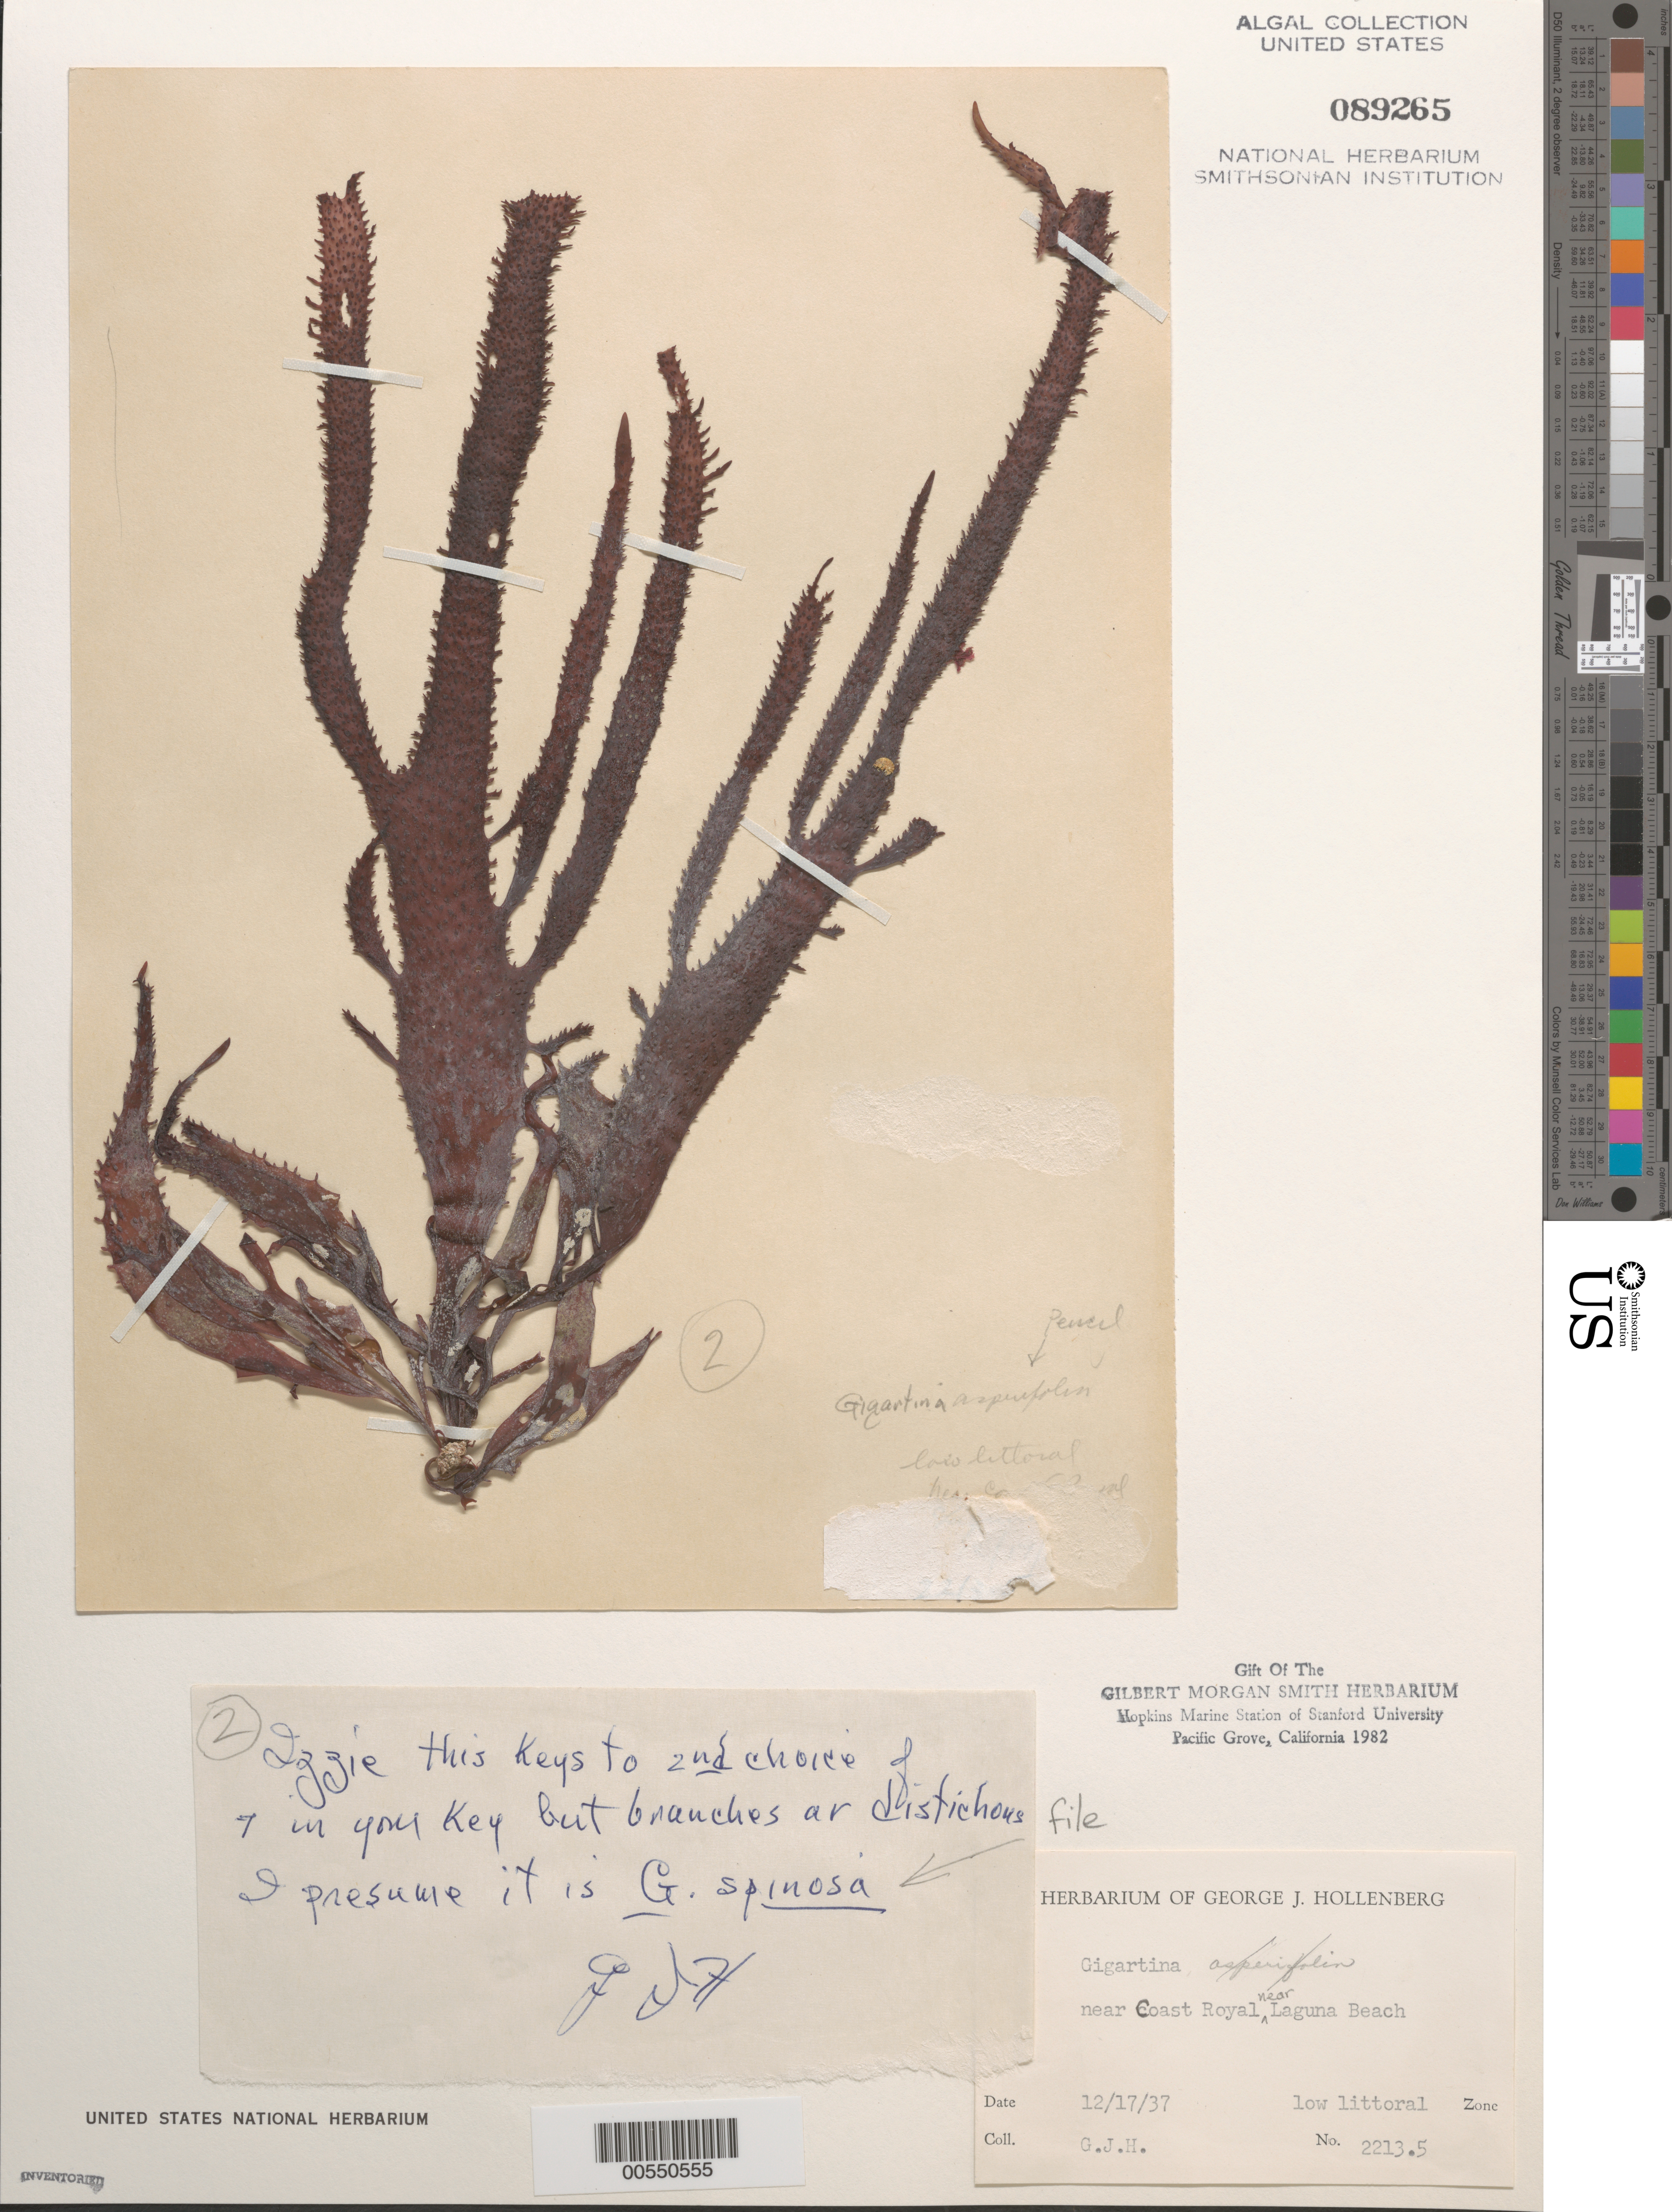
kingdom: Plantae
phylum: Rhodophyta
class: Florideophyceae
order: Gigartinales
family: Gigartinaceae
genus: Chondracanthus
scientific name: Chondracanthus spinosus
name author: (Kütz.) Guiry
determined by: Algae name updating Project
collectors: G. Hollenberg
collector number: GJH 2213.5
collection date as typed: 17 Dec 1937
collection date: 1937-12-17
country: United States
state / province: California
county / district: Orange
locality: Near Coast Royal near Laguna Beach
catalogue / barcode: US 89265